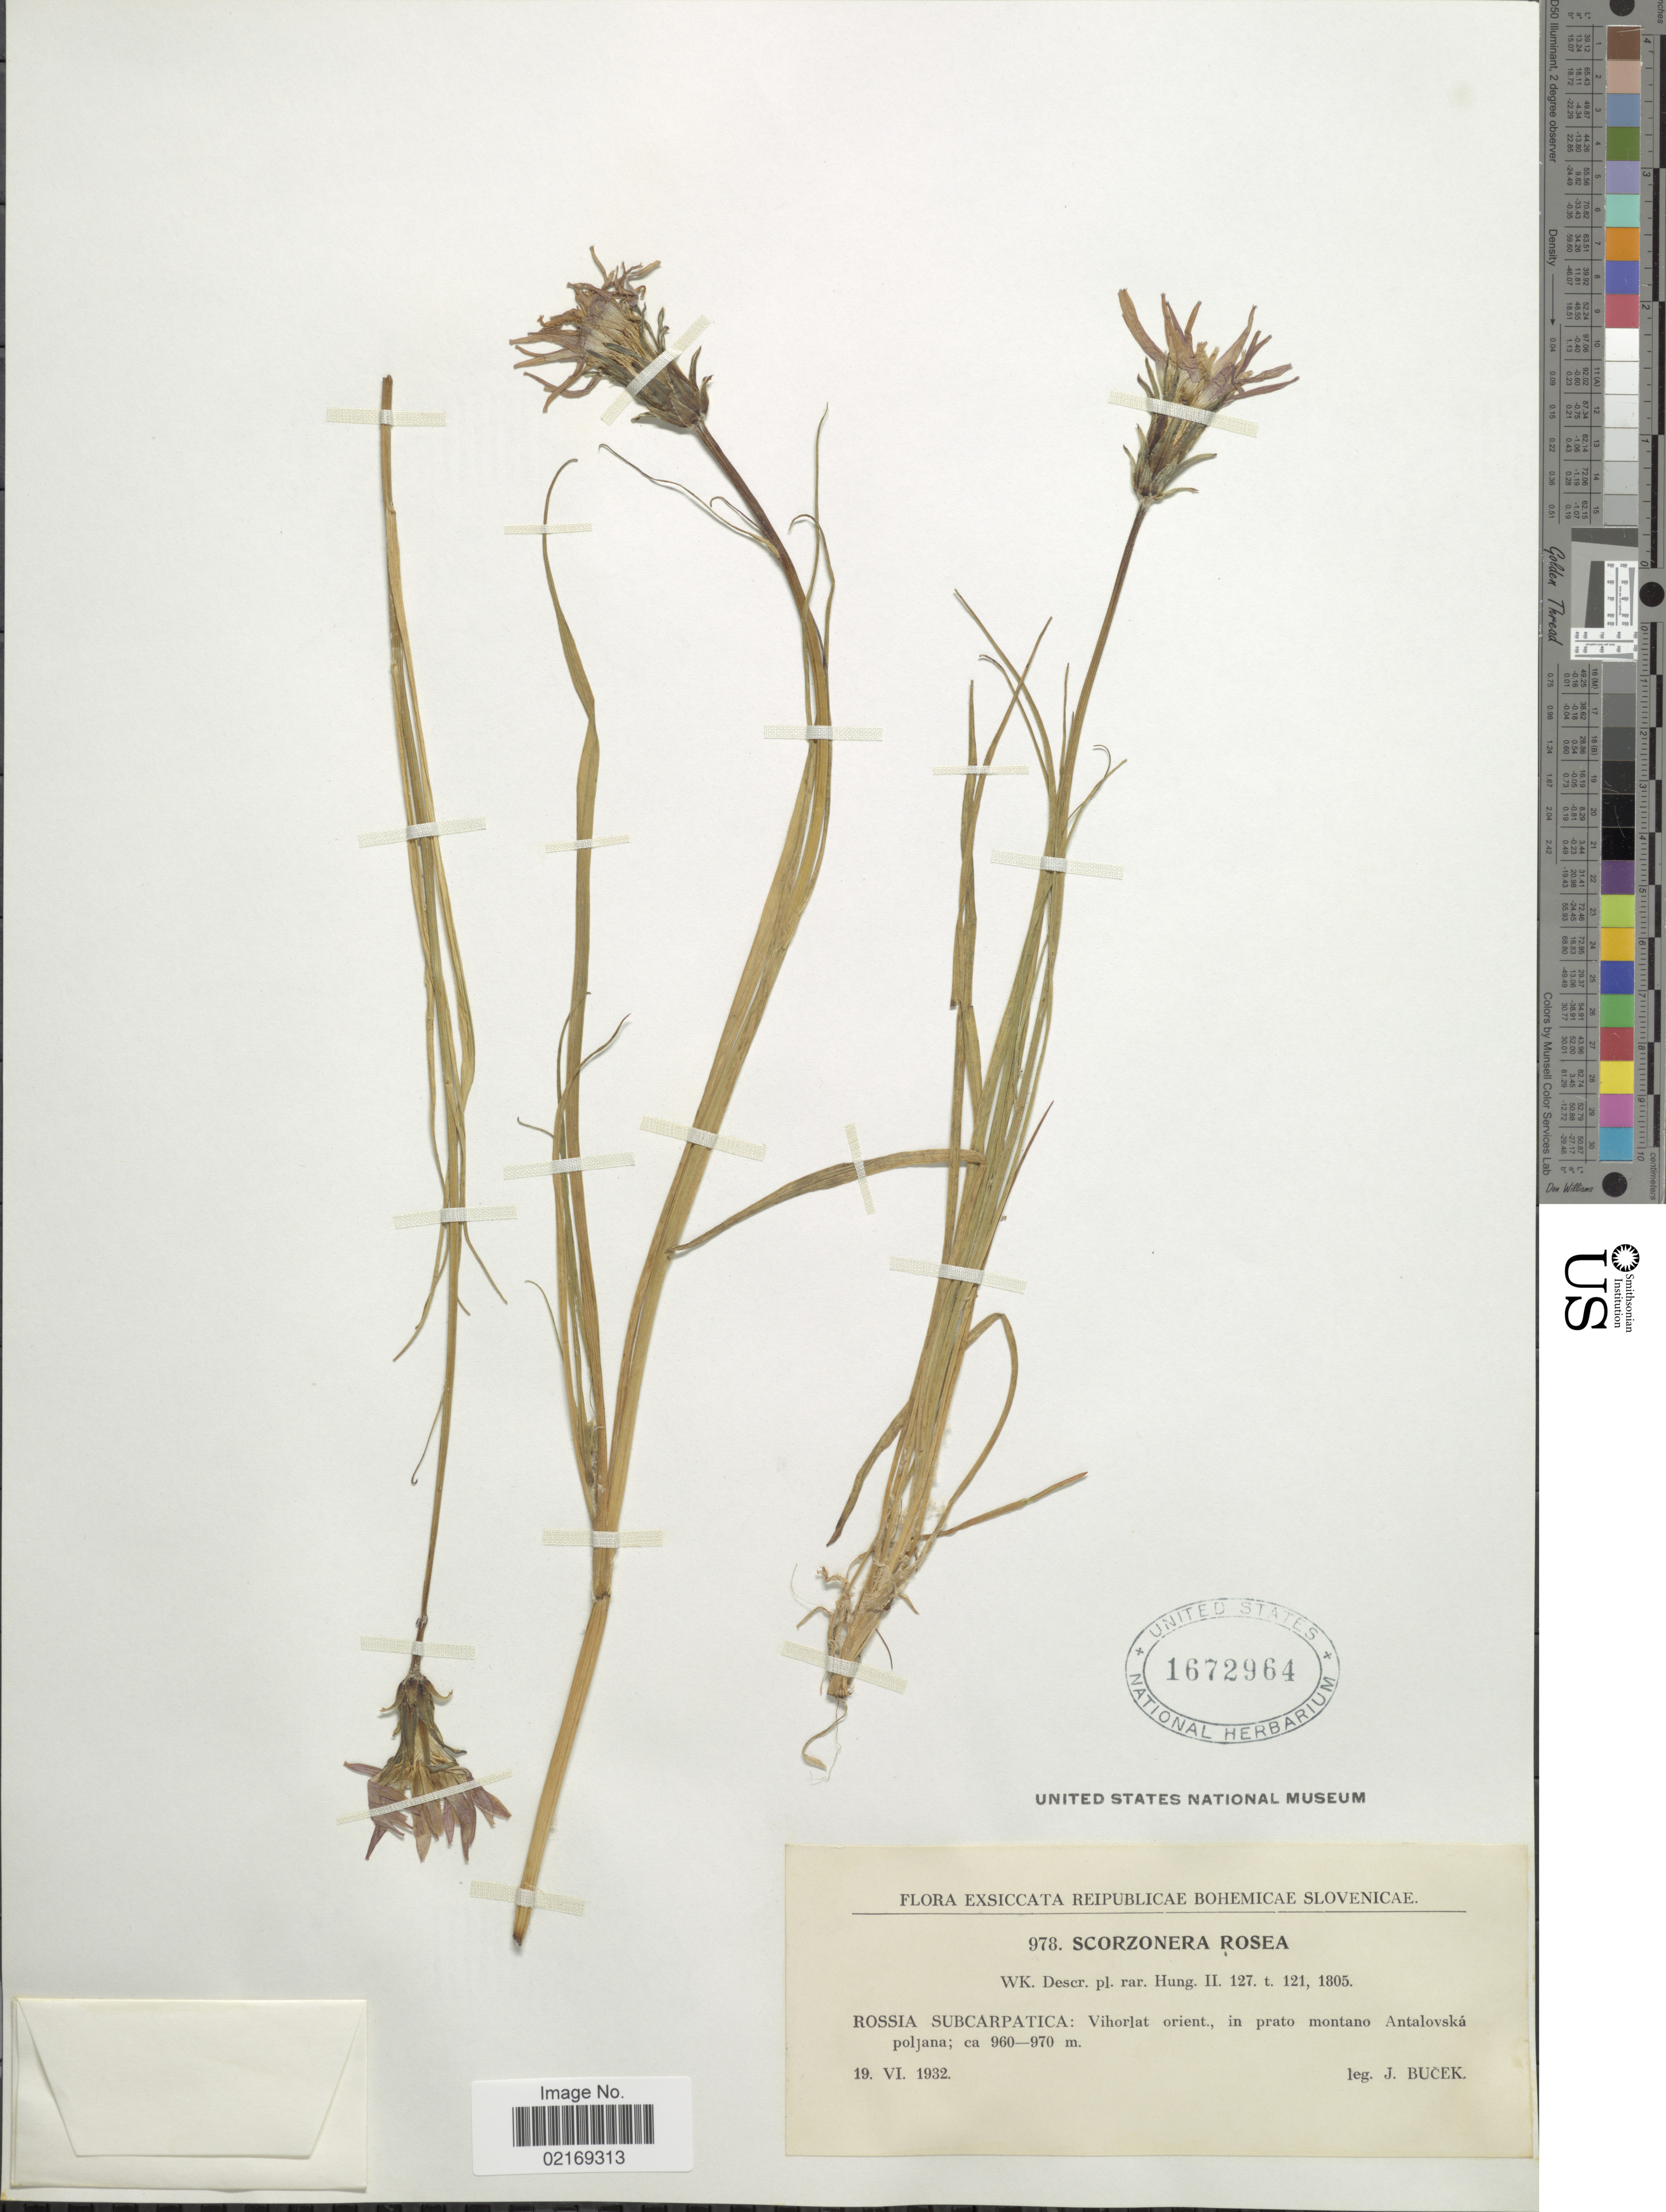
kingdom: Plantae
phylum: Tracheophyta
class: Magnoliopsida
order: Asterales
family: Asteraceae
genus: Podospermum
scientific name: Podospermum roseum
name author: (Waldst. & Kit.) Gemeinholzer & Greuter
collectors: J. Bucek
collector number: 978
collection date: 1932-06-19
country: Ukraine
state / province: Zakarpattya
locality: Reipublicae Bohemicae Slovenicae, Rossia Subcarpatica: Vihorlat orient., in prato montano Antalovska poljana.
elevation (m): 960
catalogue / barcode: US 1672964